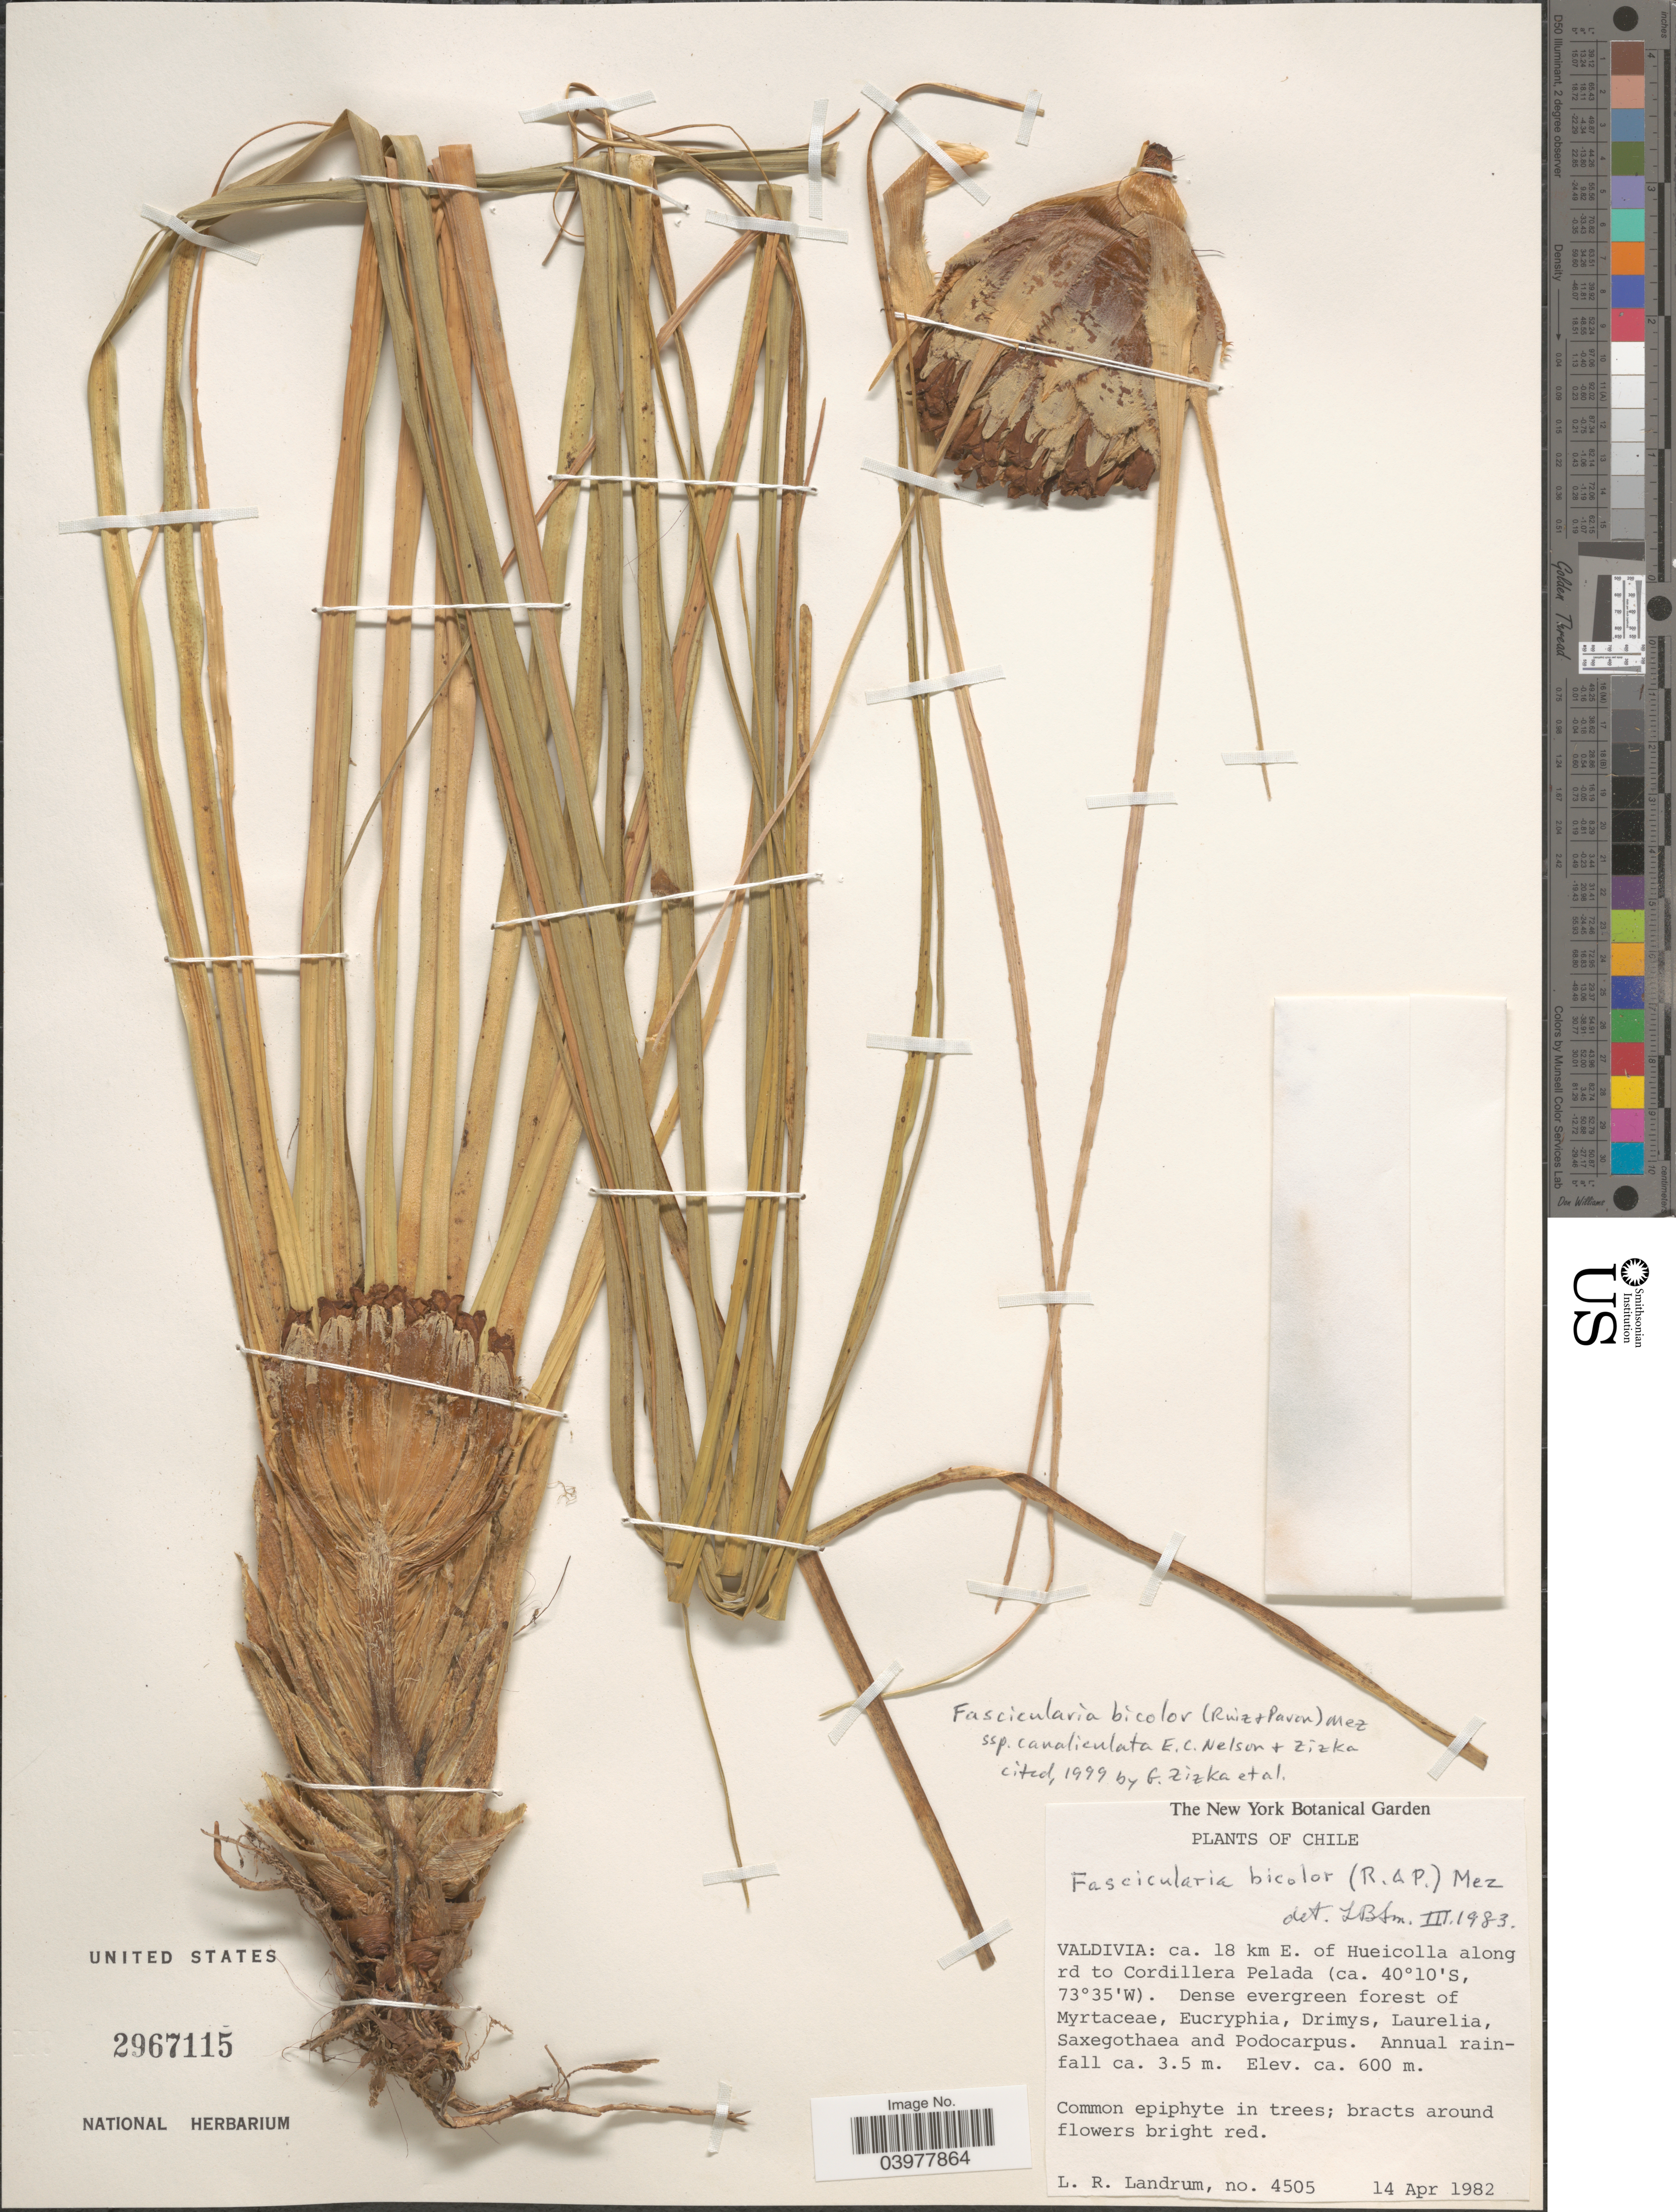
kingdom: Plantae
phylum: Tracheophyta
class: Liliopsida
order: Poales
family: Bromeliaceae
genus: Fascicularia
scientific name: Fascicularia bicolor subsp. canaliculata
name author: E.C. Nelson & Zizka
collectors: L. R. Landrum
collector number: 4505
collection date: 1982-04-14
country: Chile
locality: Ca. 18 km E. of Hueicolla along rd to Cordillera Pelada.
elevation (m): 600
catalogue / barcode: US 2967115